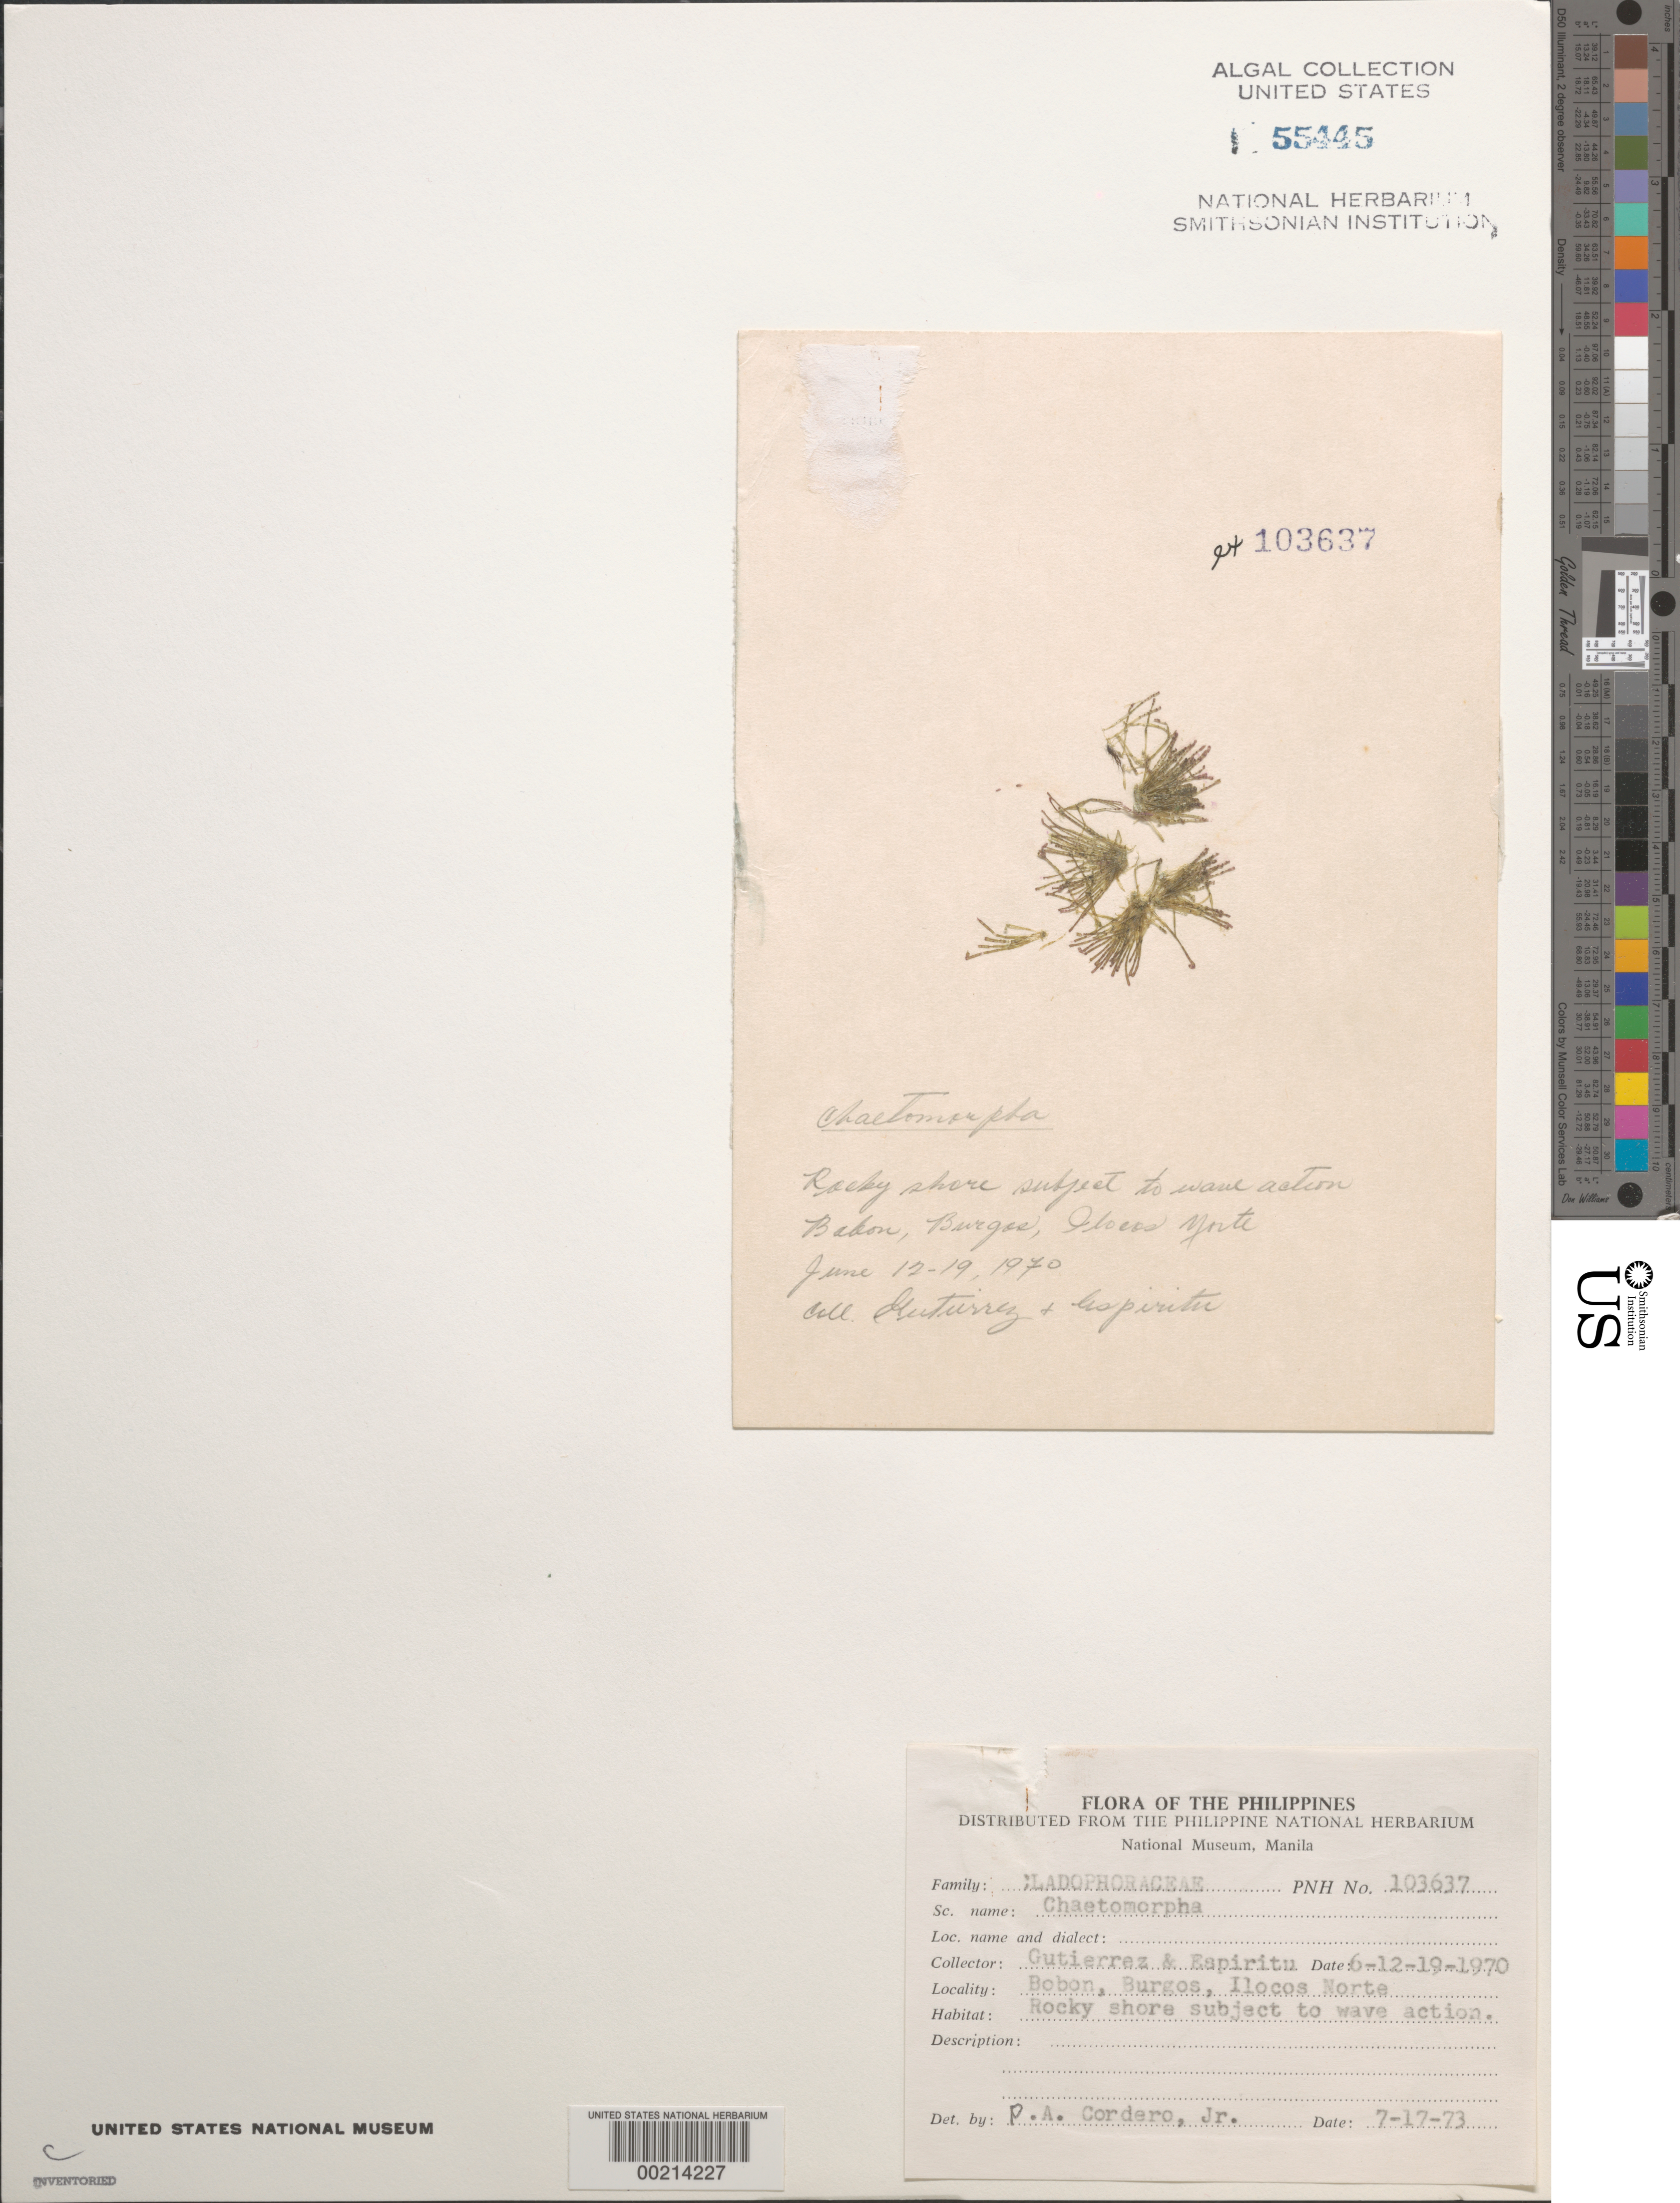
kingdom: Plantae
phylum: Chlorophyta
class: Ulvophyceae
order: Cladophorales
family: Cladophoraceae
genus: Chaetomorpha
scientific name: Chaetomorpha sp.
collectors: -. Guiterrez & -. Espiritu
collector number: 103637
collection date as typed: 12 Jun 1970 TO 19 Jun 1970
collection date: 1970-06-12/1970-06-19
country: Philippines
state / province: Ilocos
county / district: Ilocos Norte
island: Luzon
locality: Bobon, Burgos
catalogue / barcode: US 55445